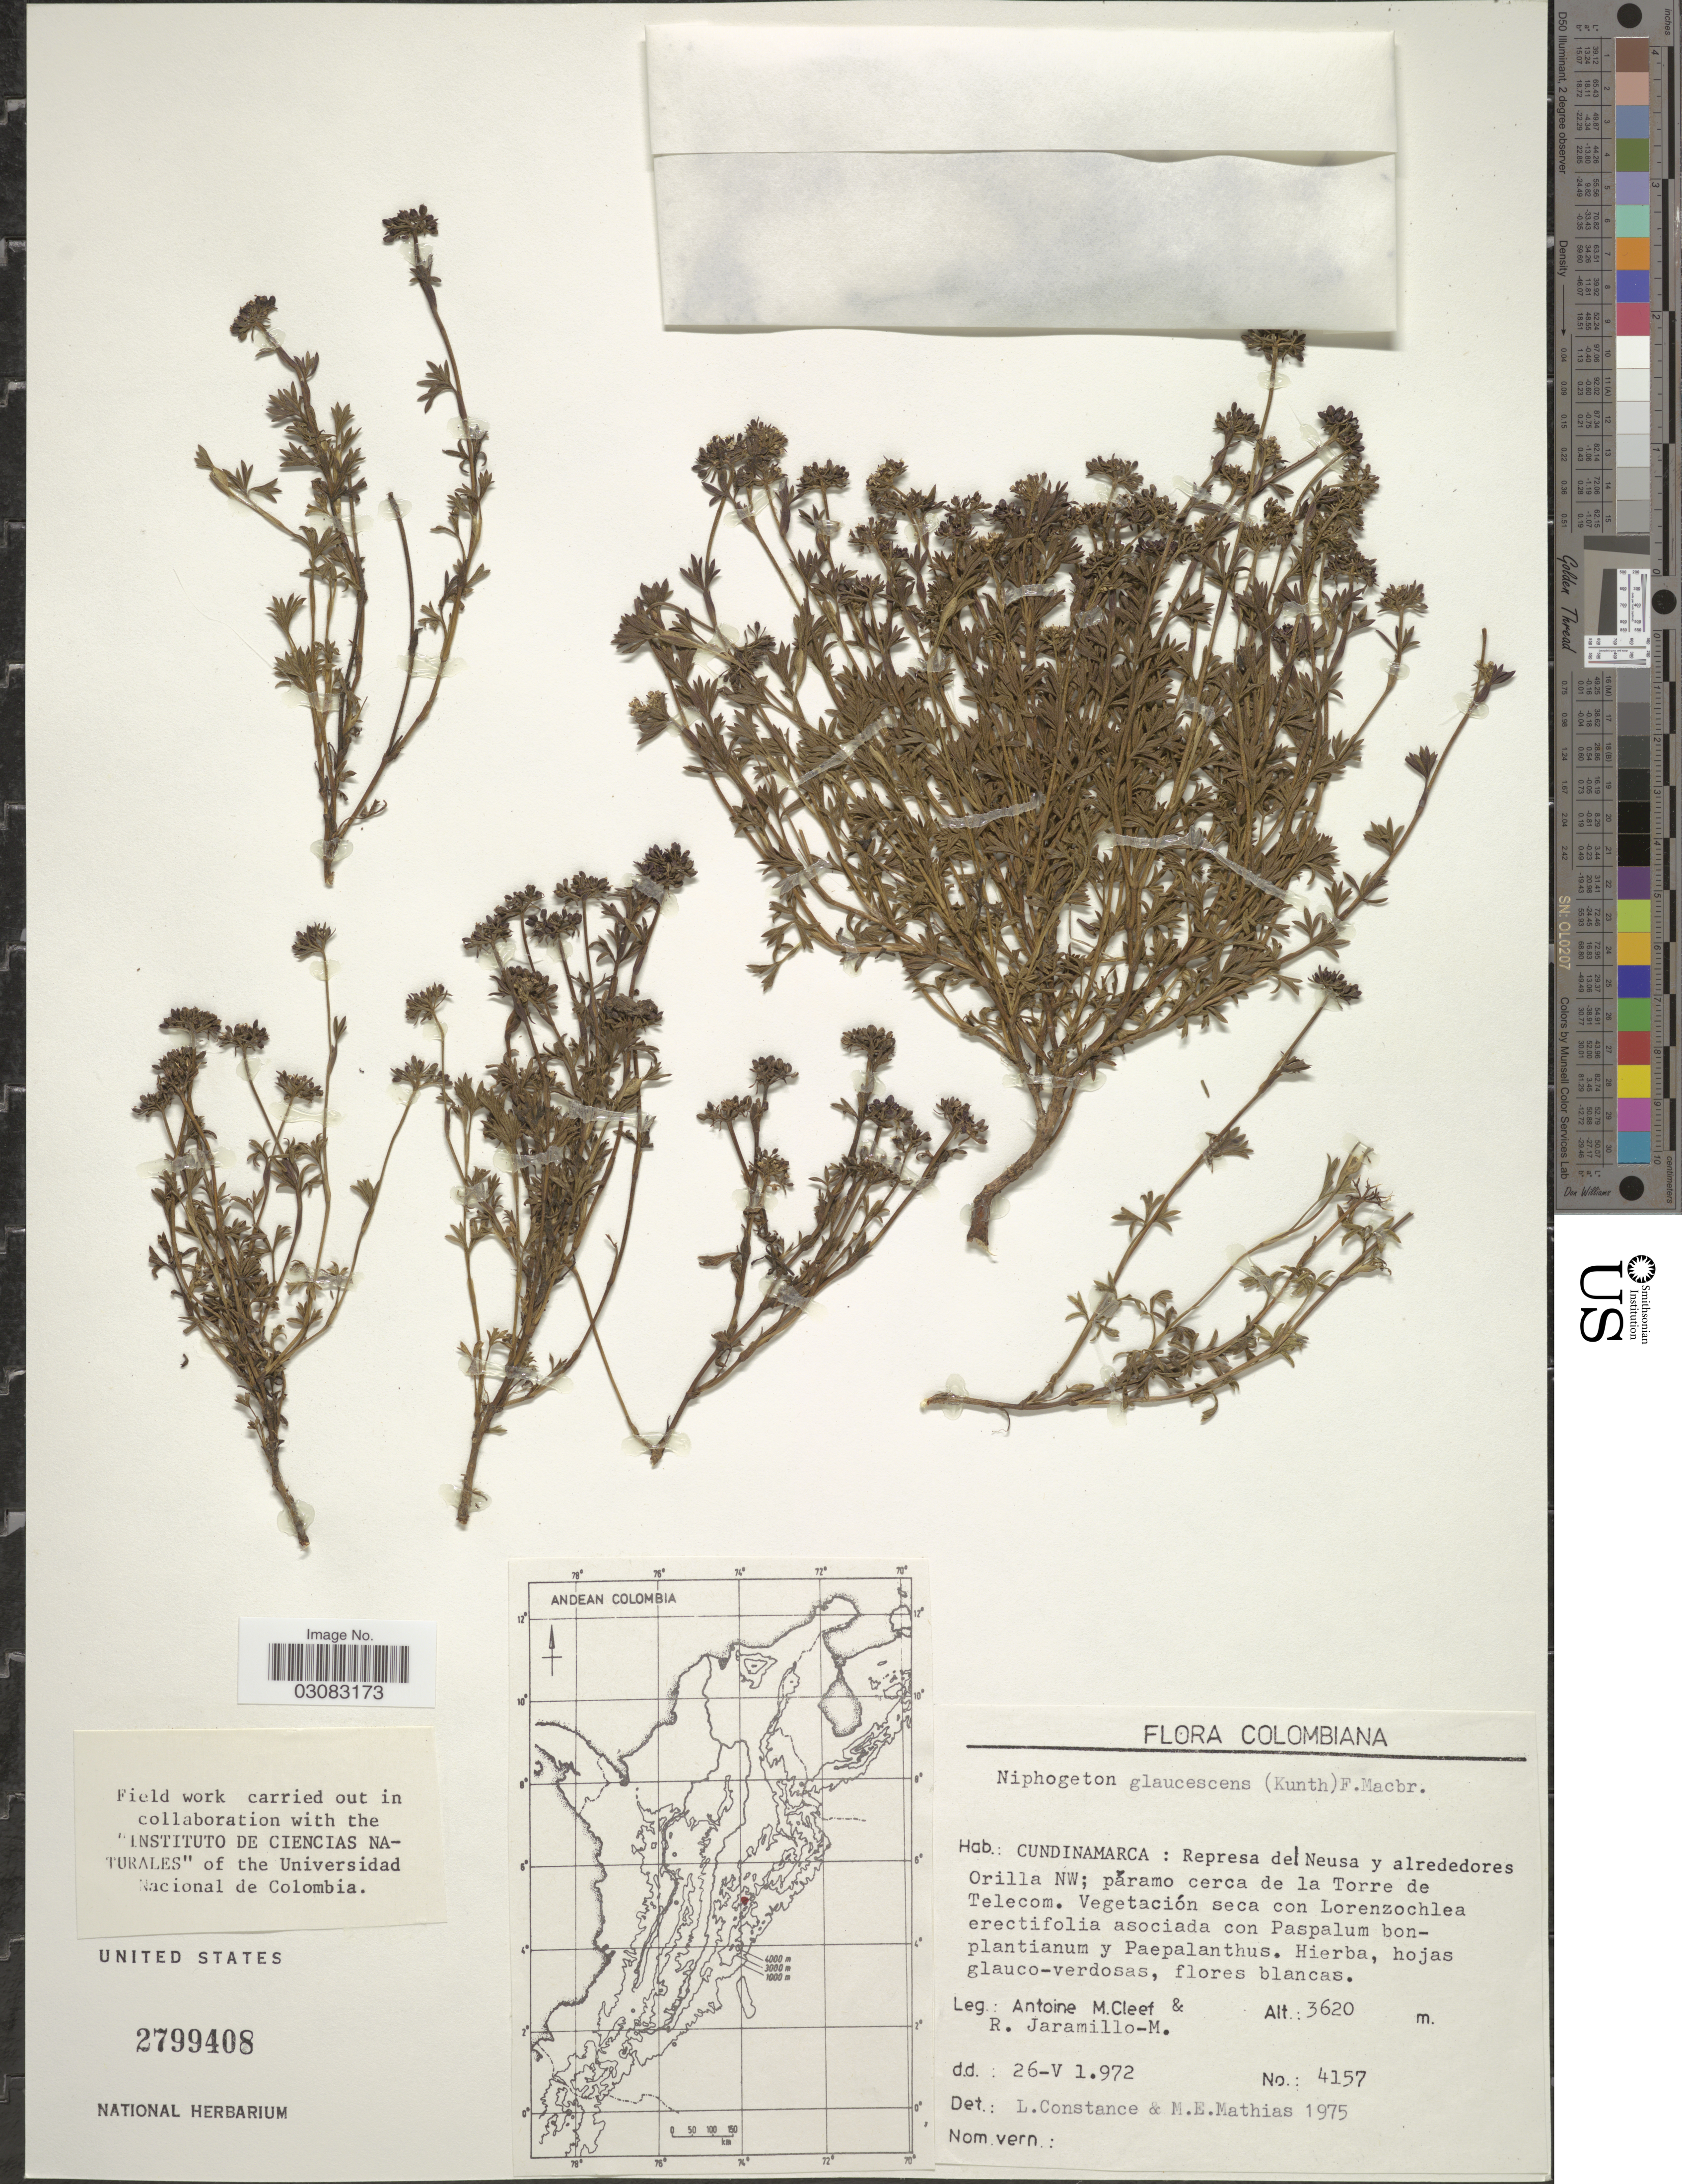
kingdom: Plantae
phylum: Tracheophyta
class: Magnoliopsida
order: Apiales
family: Apiaceae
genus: Niphogeton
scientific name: Niphogeton glaucescens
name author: (Kunth) J.F. Macbr.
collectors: A. M. Cleef & R. Jaramillo M.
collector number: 4157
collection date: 1972-05-26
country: Colombia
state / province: Cundinamarca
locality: Represa del Neusa y alrededores Orilla NW; páramo cerca de la Torre de Telecom.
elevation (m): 3620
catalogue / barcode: US 2799408